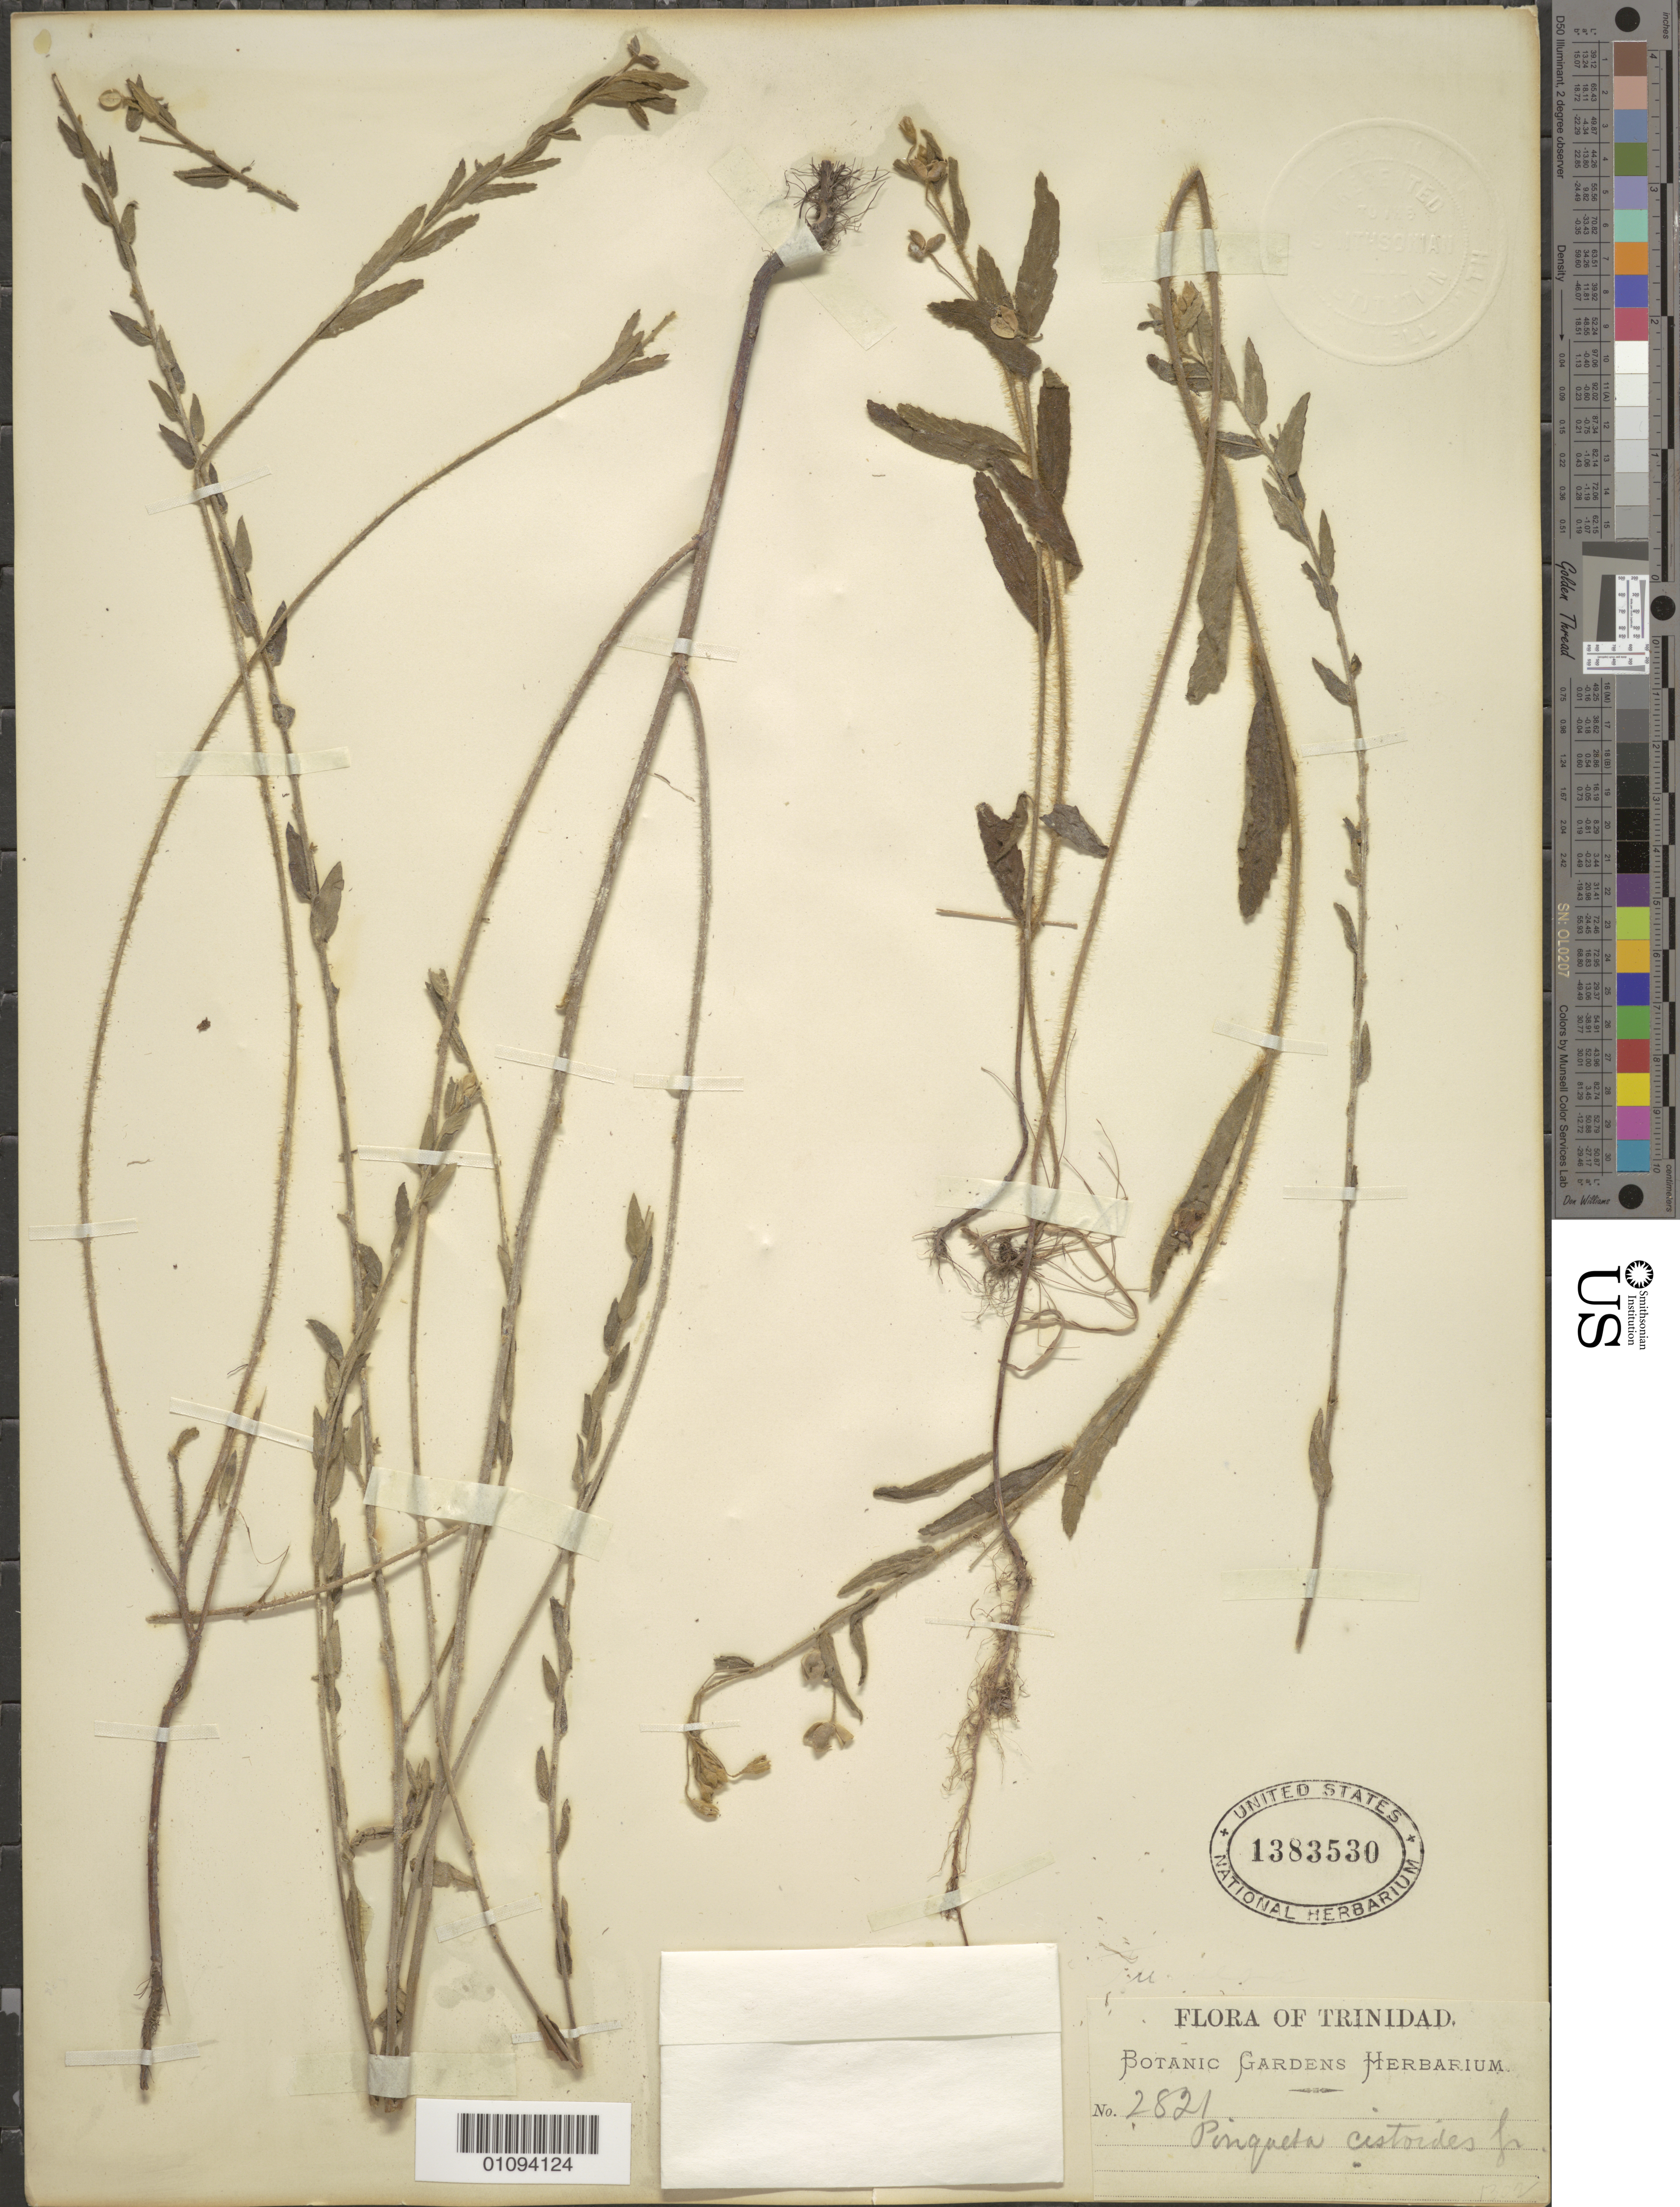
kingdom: Plantae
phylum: Tracheophyta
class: Magnoliopsida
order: Malpighiales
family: Turneraceae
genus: Piriqueta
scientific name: Piriqueta cistoides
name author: (L.) Griseb.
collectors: Botanic Gardens Herbarium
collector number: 2821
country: Trinidad and Tobago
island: Trinidad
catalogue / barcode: US 1383530